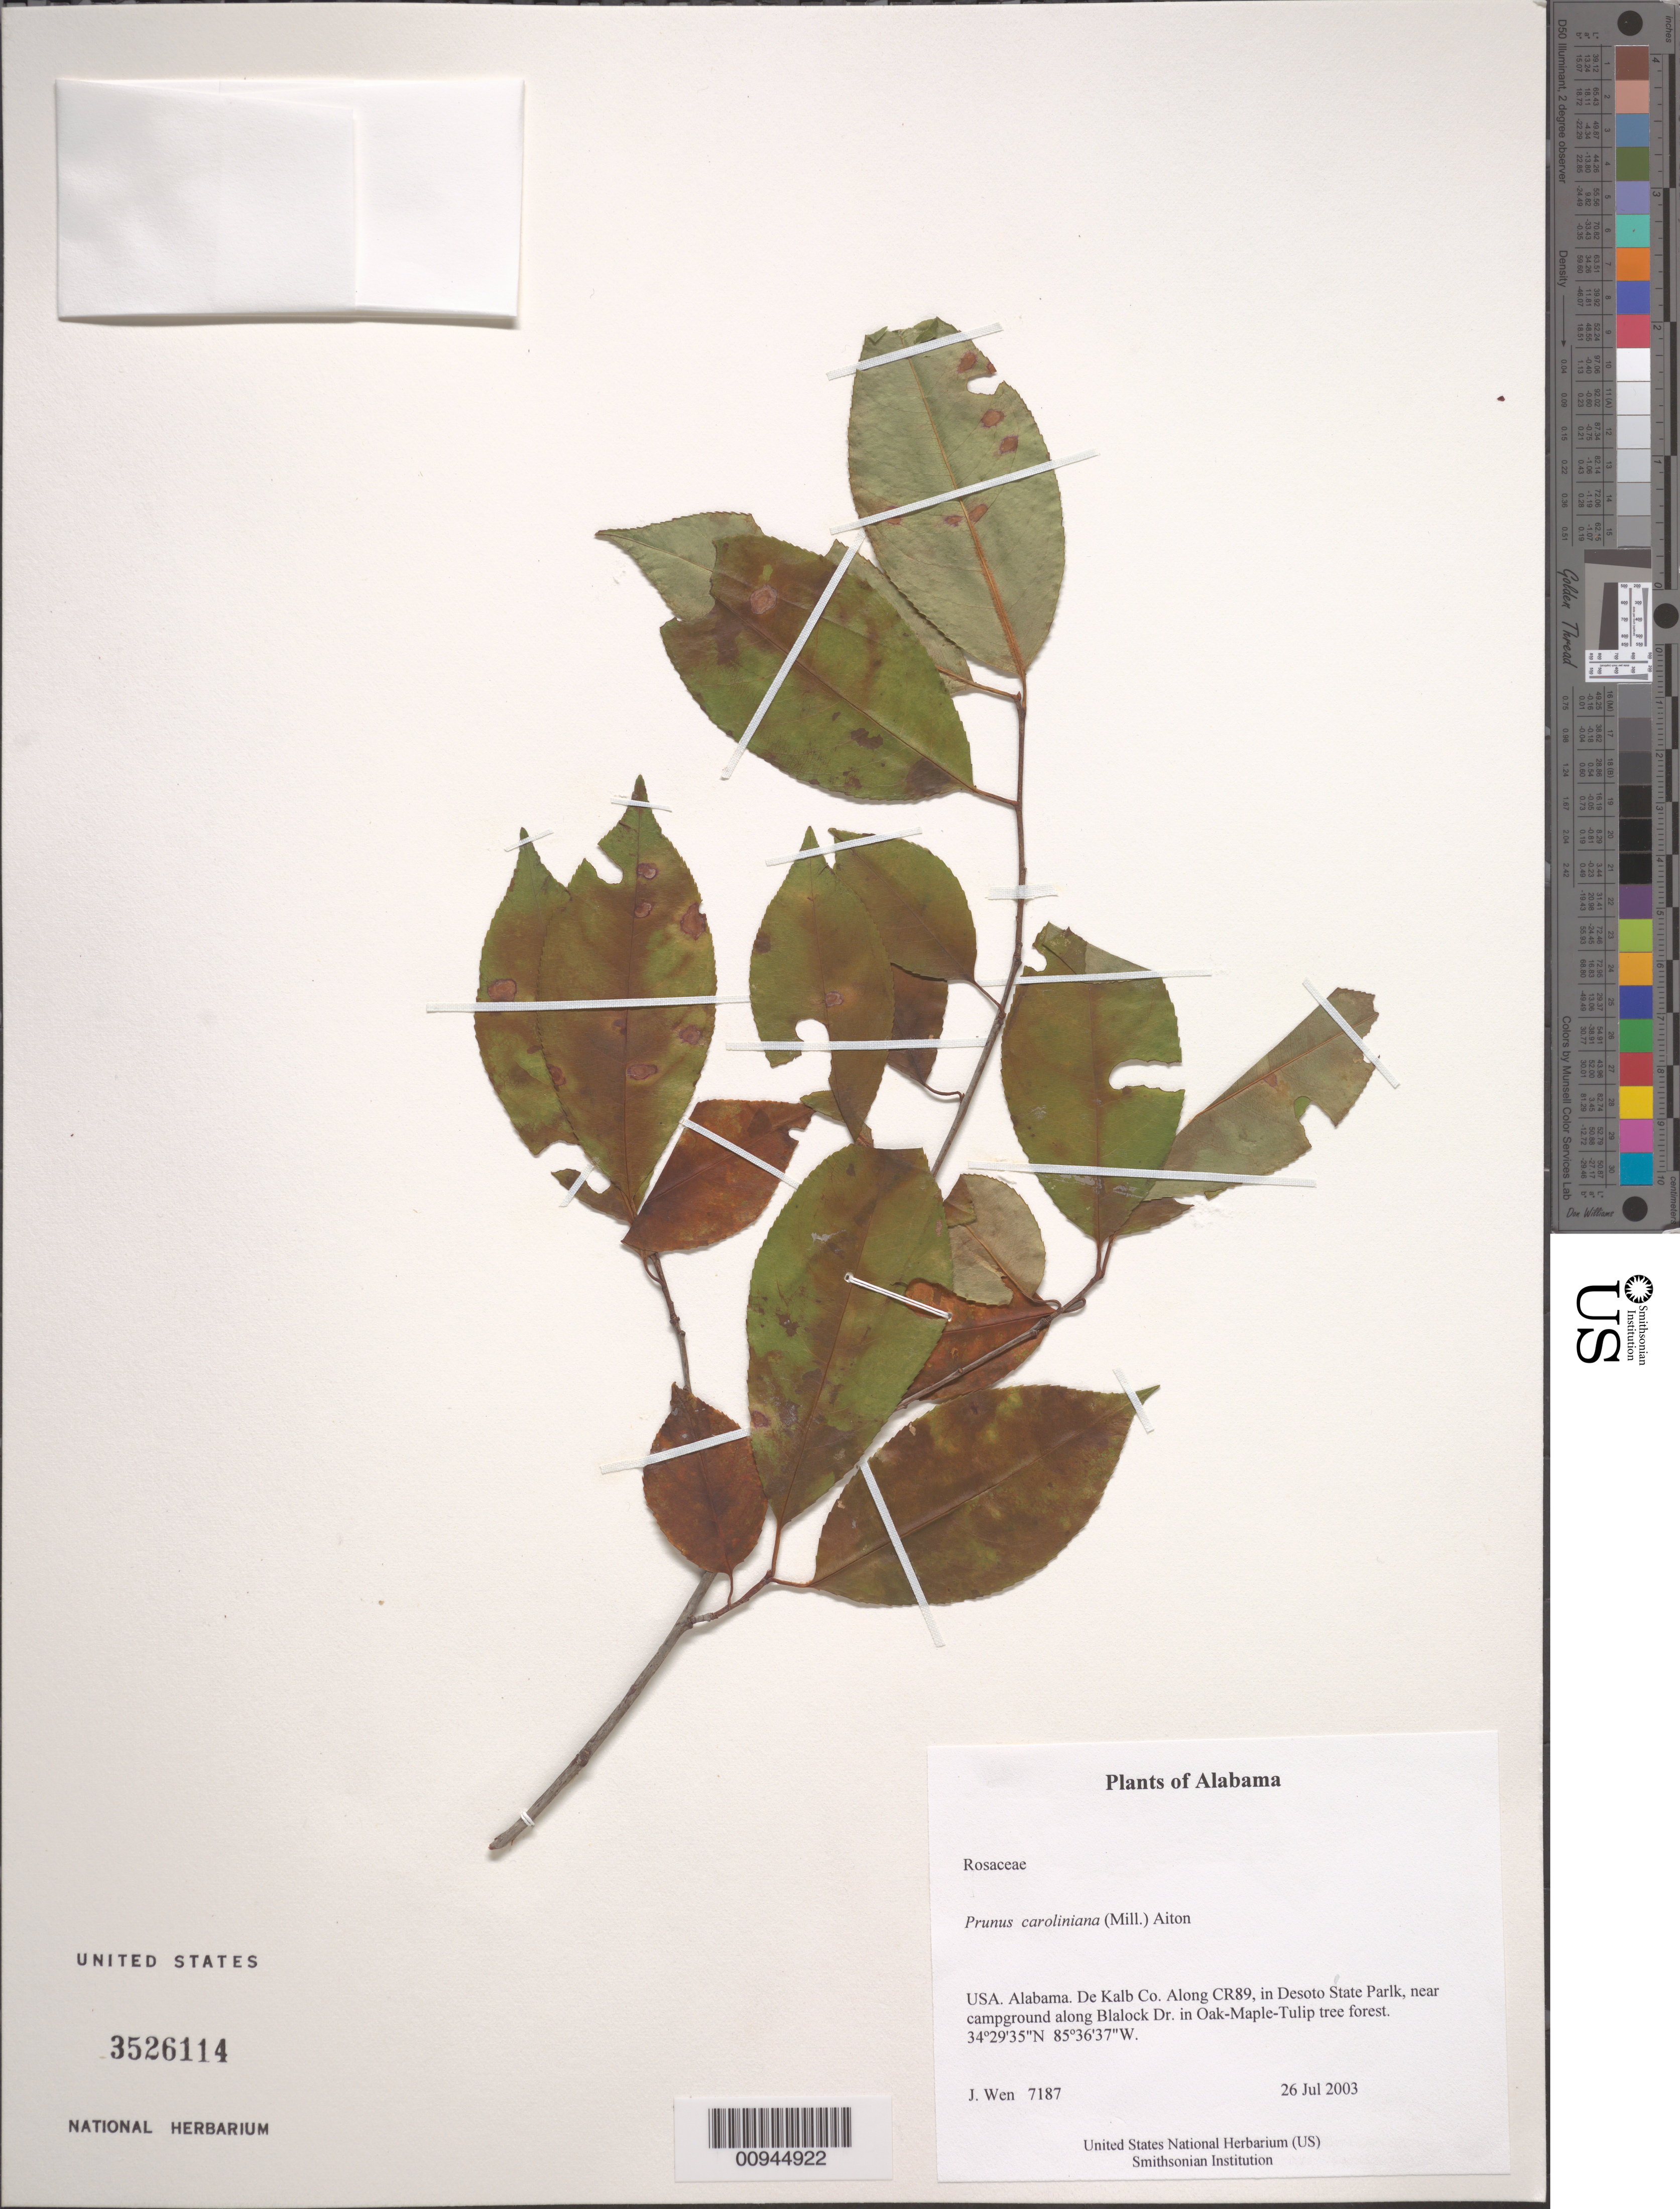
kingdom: Plantae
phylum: Tracheophyta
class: Magnoliopsida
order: Rosales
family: Rosaceae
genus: Prunus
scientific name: Prunus caroliniana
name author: (Mill.) Aiton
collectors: J. Wen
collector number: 7187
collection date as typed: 26 Jul 2003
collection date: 2003-07-26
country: United States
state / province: Alabama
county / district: De Kalb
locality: Along CR89, in Desoto State Parlk, near campground along Blalock Dr. in Oak-Maple-Tulip tree forest.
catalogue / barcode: US 3526114